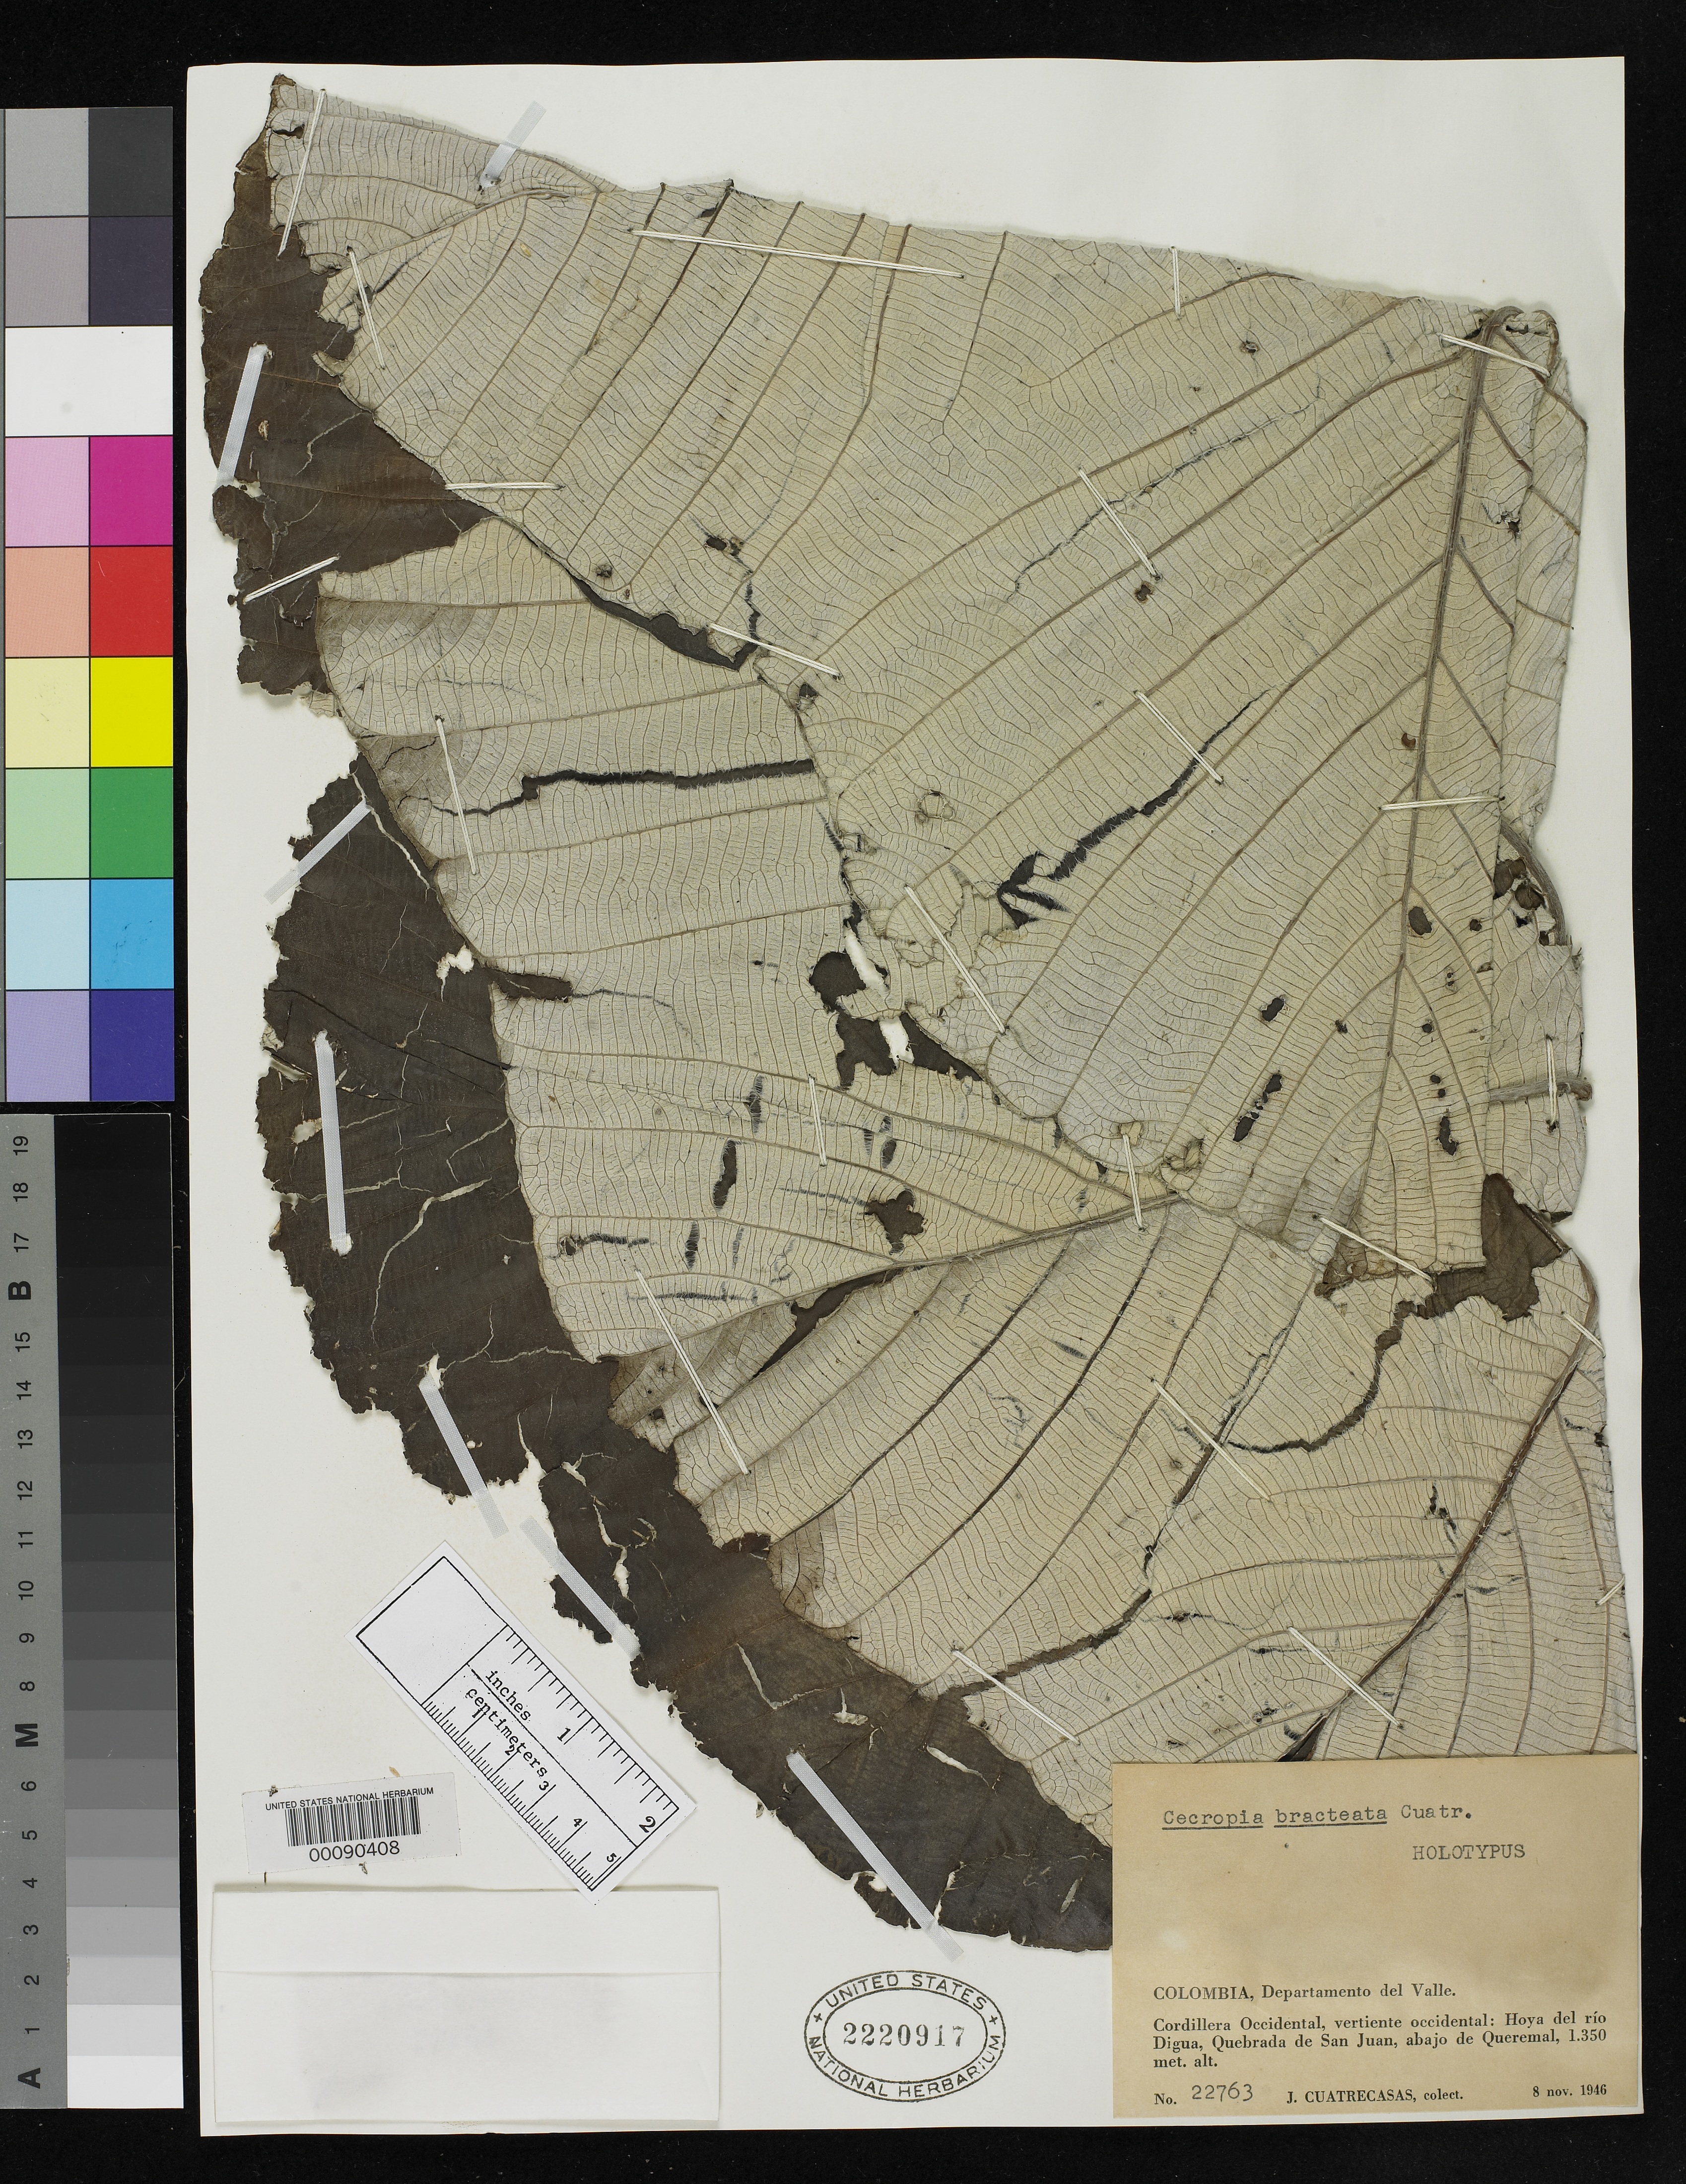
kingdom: Plantae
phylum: Tracheophyta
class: Magnoliopsida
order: Rosales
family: Urticaceae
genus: Cecropia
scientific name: Cecropia bracteata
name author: Cuatrec.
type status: Holotype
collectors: J. Cuatrecasas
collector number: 22763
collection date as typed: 08 Nov 1946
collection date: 1946-11-08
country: Colombia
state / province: Valle del Cauca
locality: Hoya del Rio Digua, Quebrada de San Juan, Abajo de Queremal, Cordillera Occidental.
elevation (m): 1350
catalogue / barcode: US 2220917